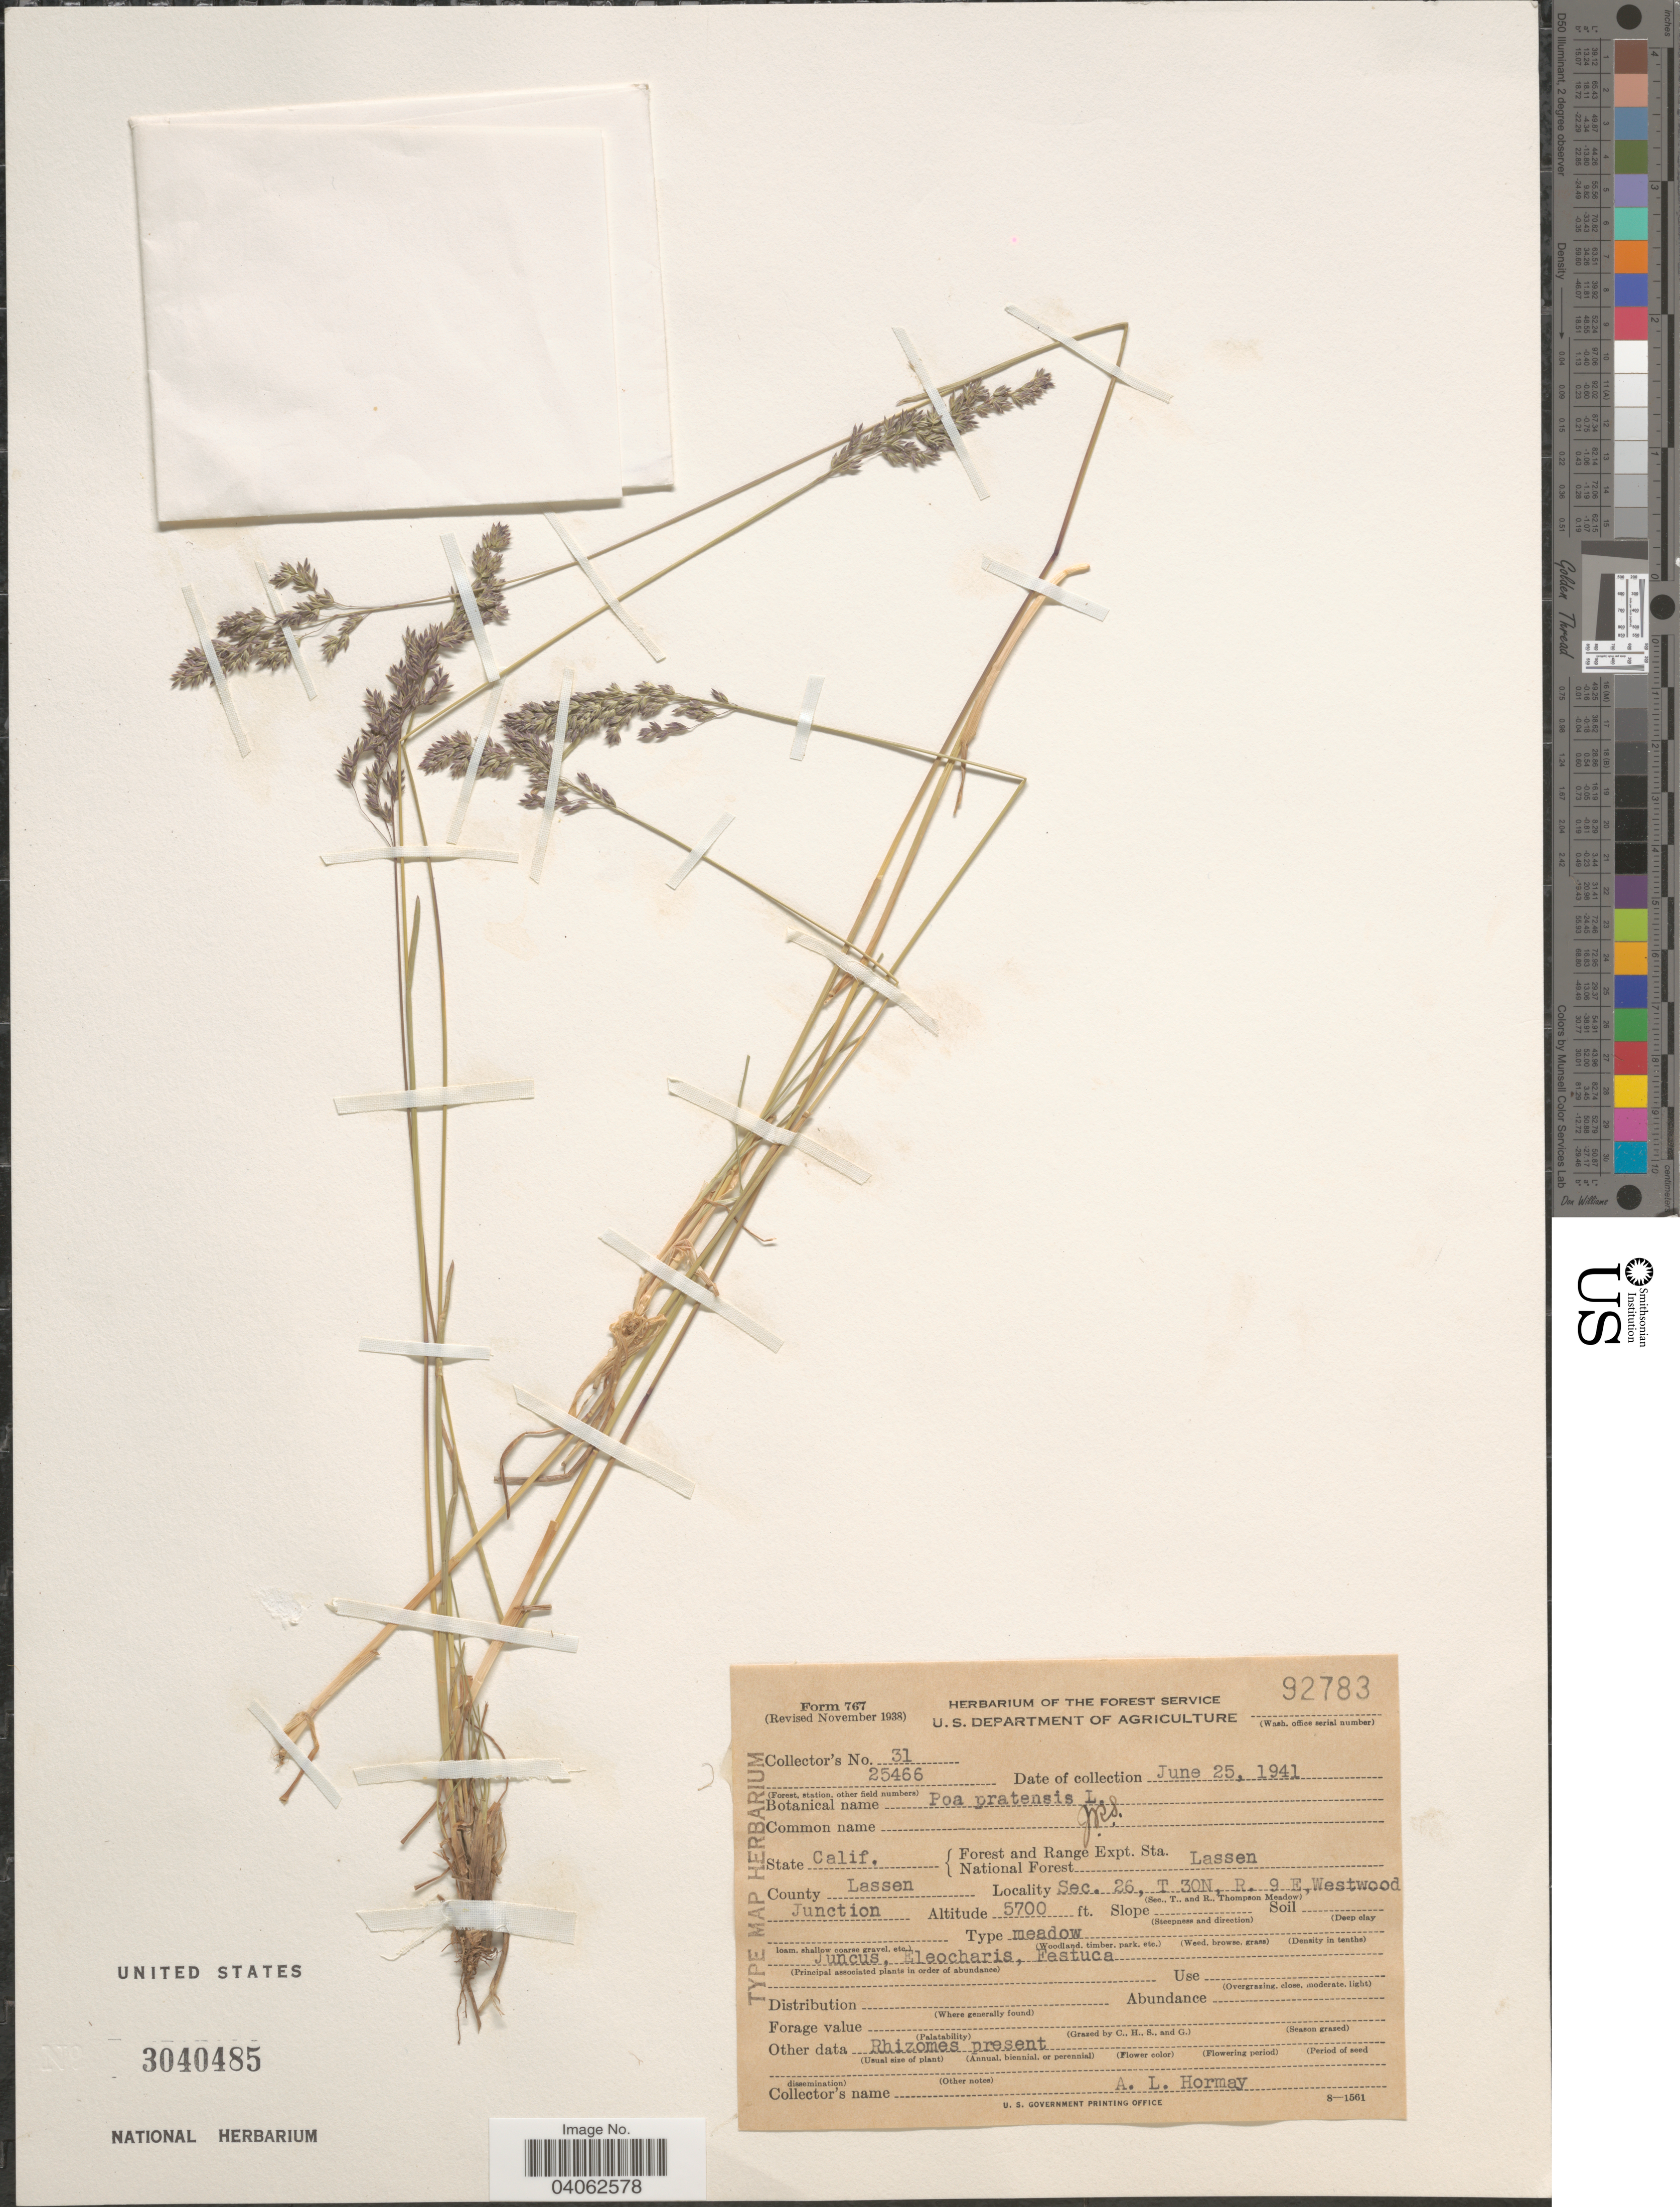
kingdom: Plantae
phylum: Tracheophyta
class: Liliopsida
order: Poales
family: Poaceae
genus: Poa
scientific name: Poa pratensis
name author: L.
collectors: A. Hormay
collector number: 31/25466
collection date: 1941-06-25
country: United States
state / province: California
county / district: Lassen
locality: Forest and Range Expt. Sta. National Forest Lassen. County Lassen. Sec. 26, T30N, R9E, Westwood Junction.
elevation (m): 1737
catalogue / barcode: US 3040485